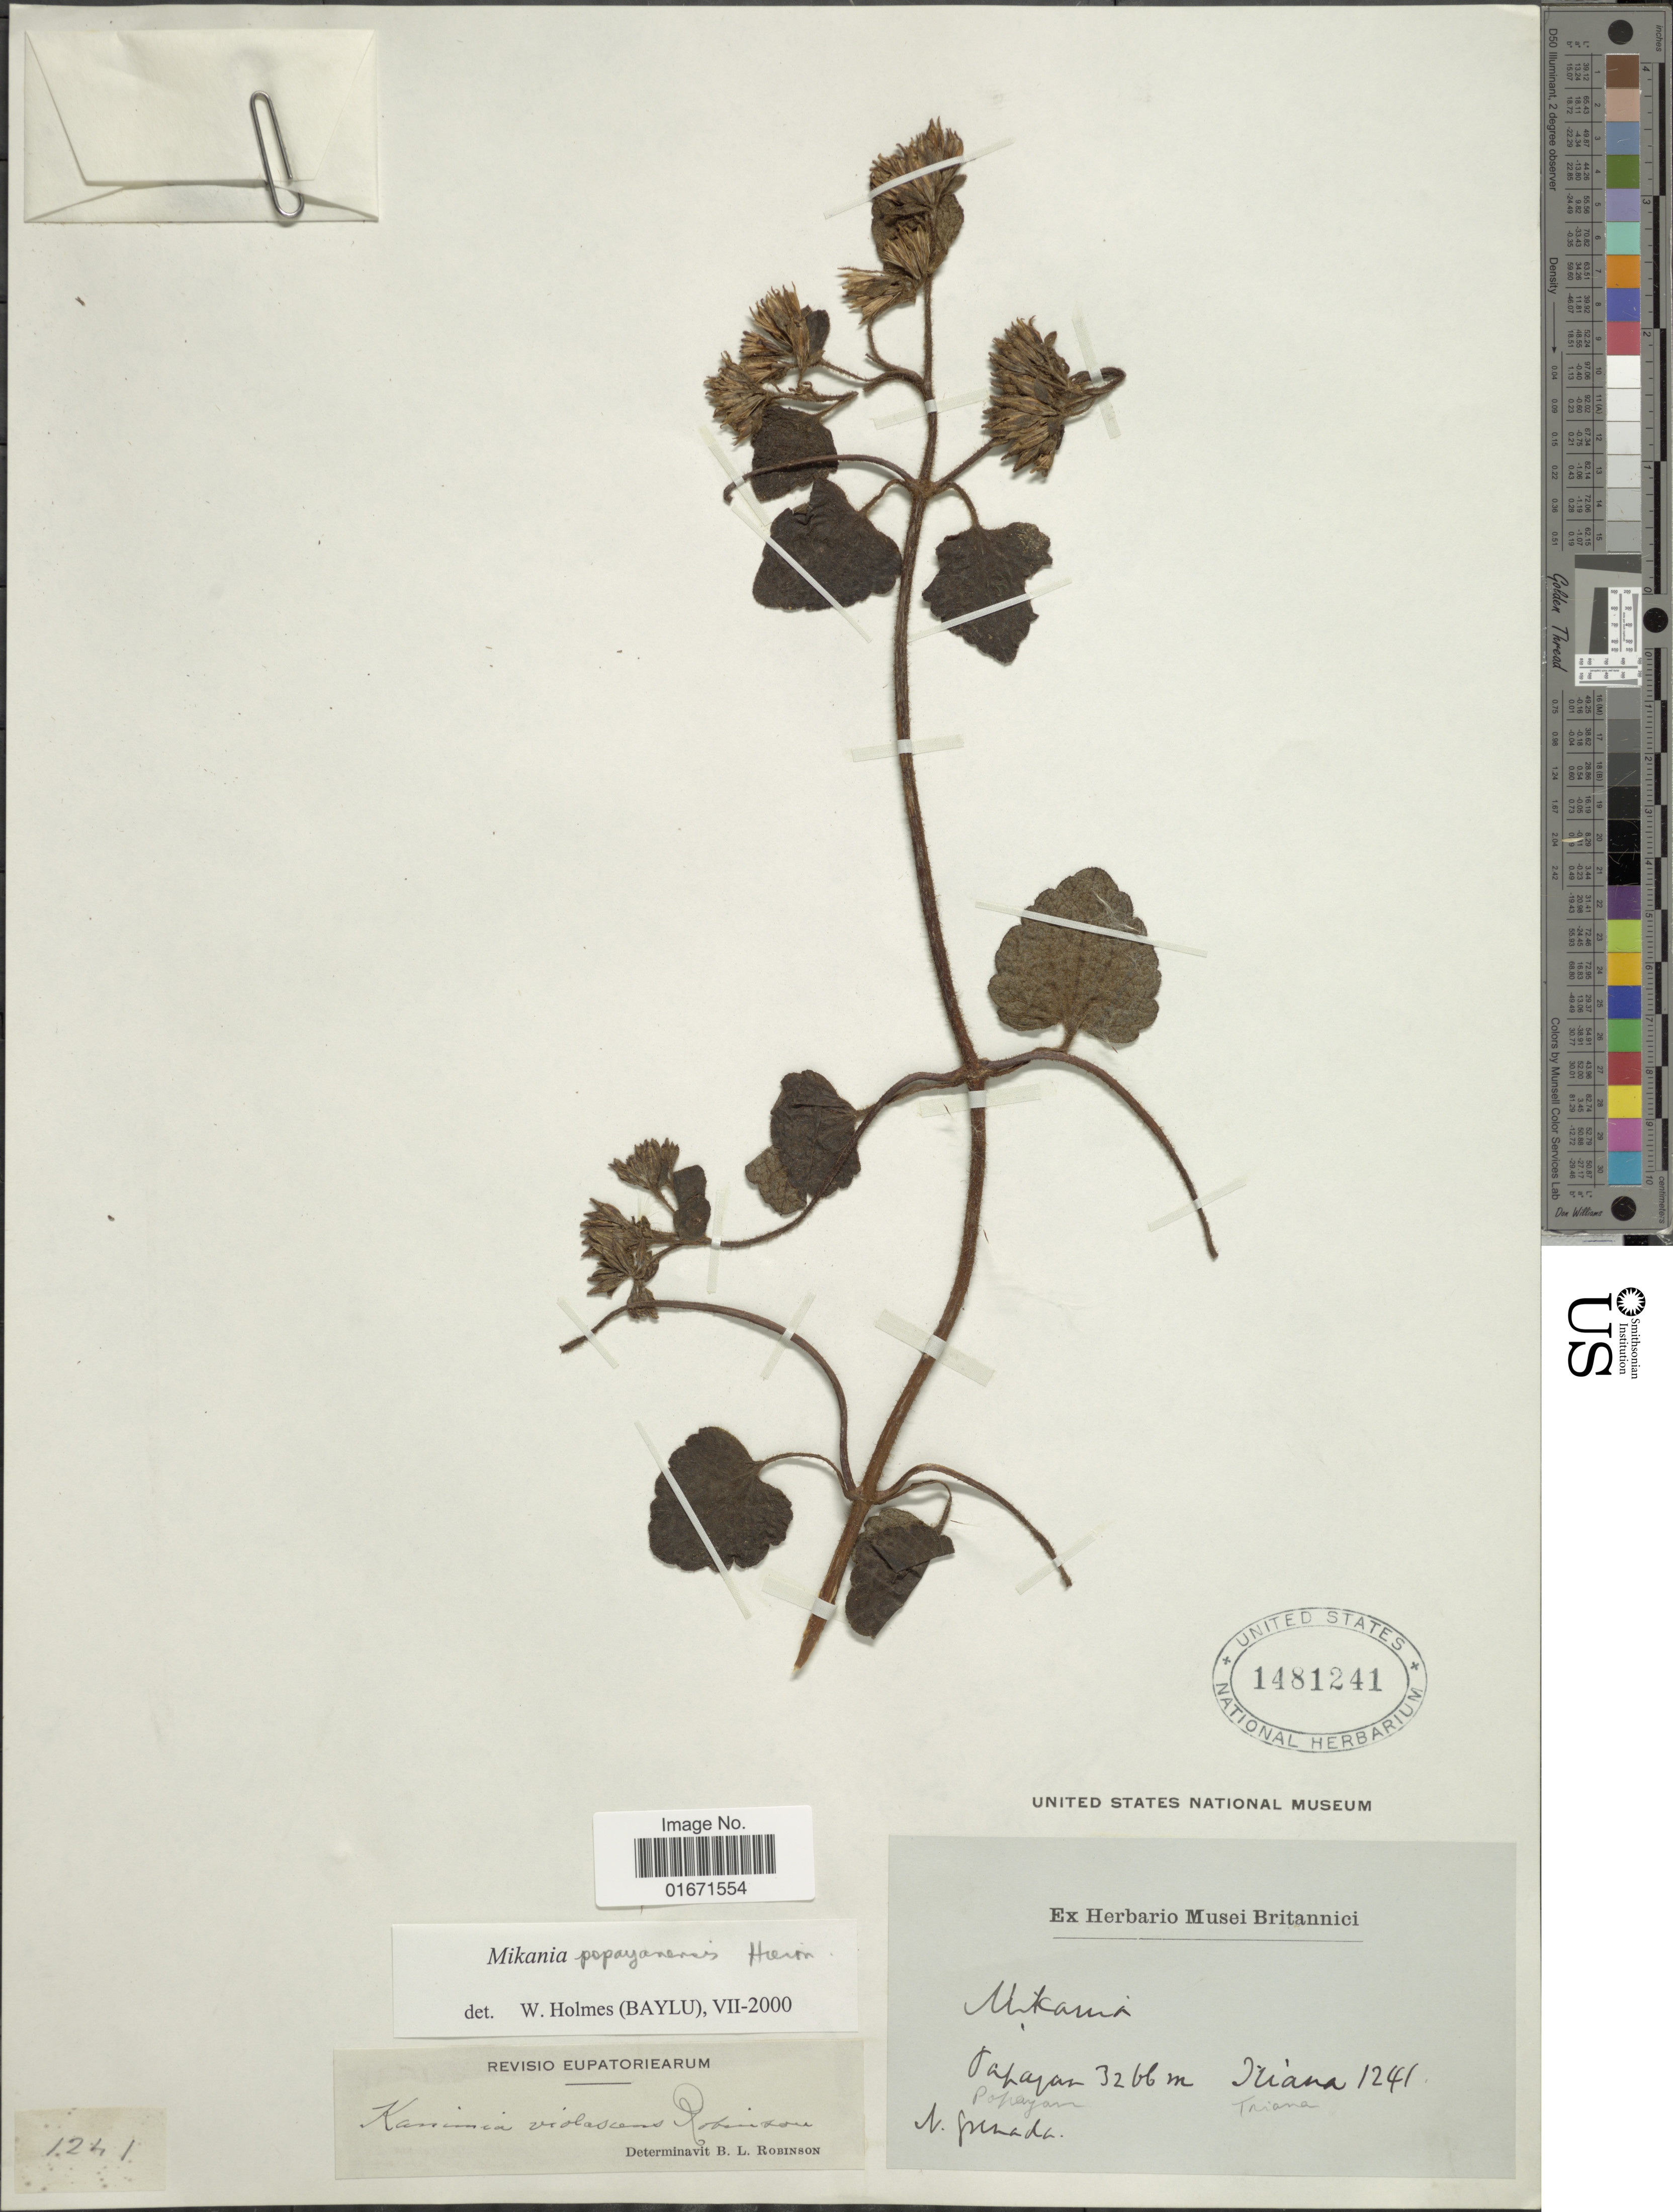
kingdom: Plantae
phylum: Tracheophyta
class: Magnoliopsida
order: Asterales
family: Asteraceae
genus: Mikania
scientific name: Mikania violascens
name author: (B.L. Rob.) R.M. King & H. Rob.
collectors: Triana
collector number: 1241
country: Colombia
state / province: Cauca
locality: Popayan, N. Grenada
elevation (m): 3266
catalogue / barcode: US 1481241